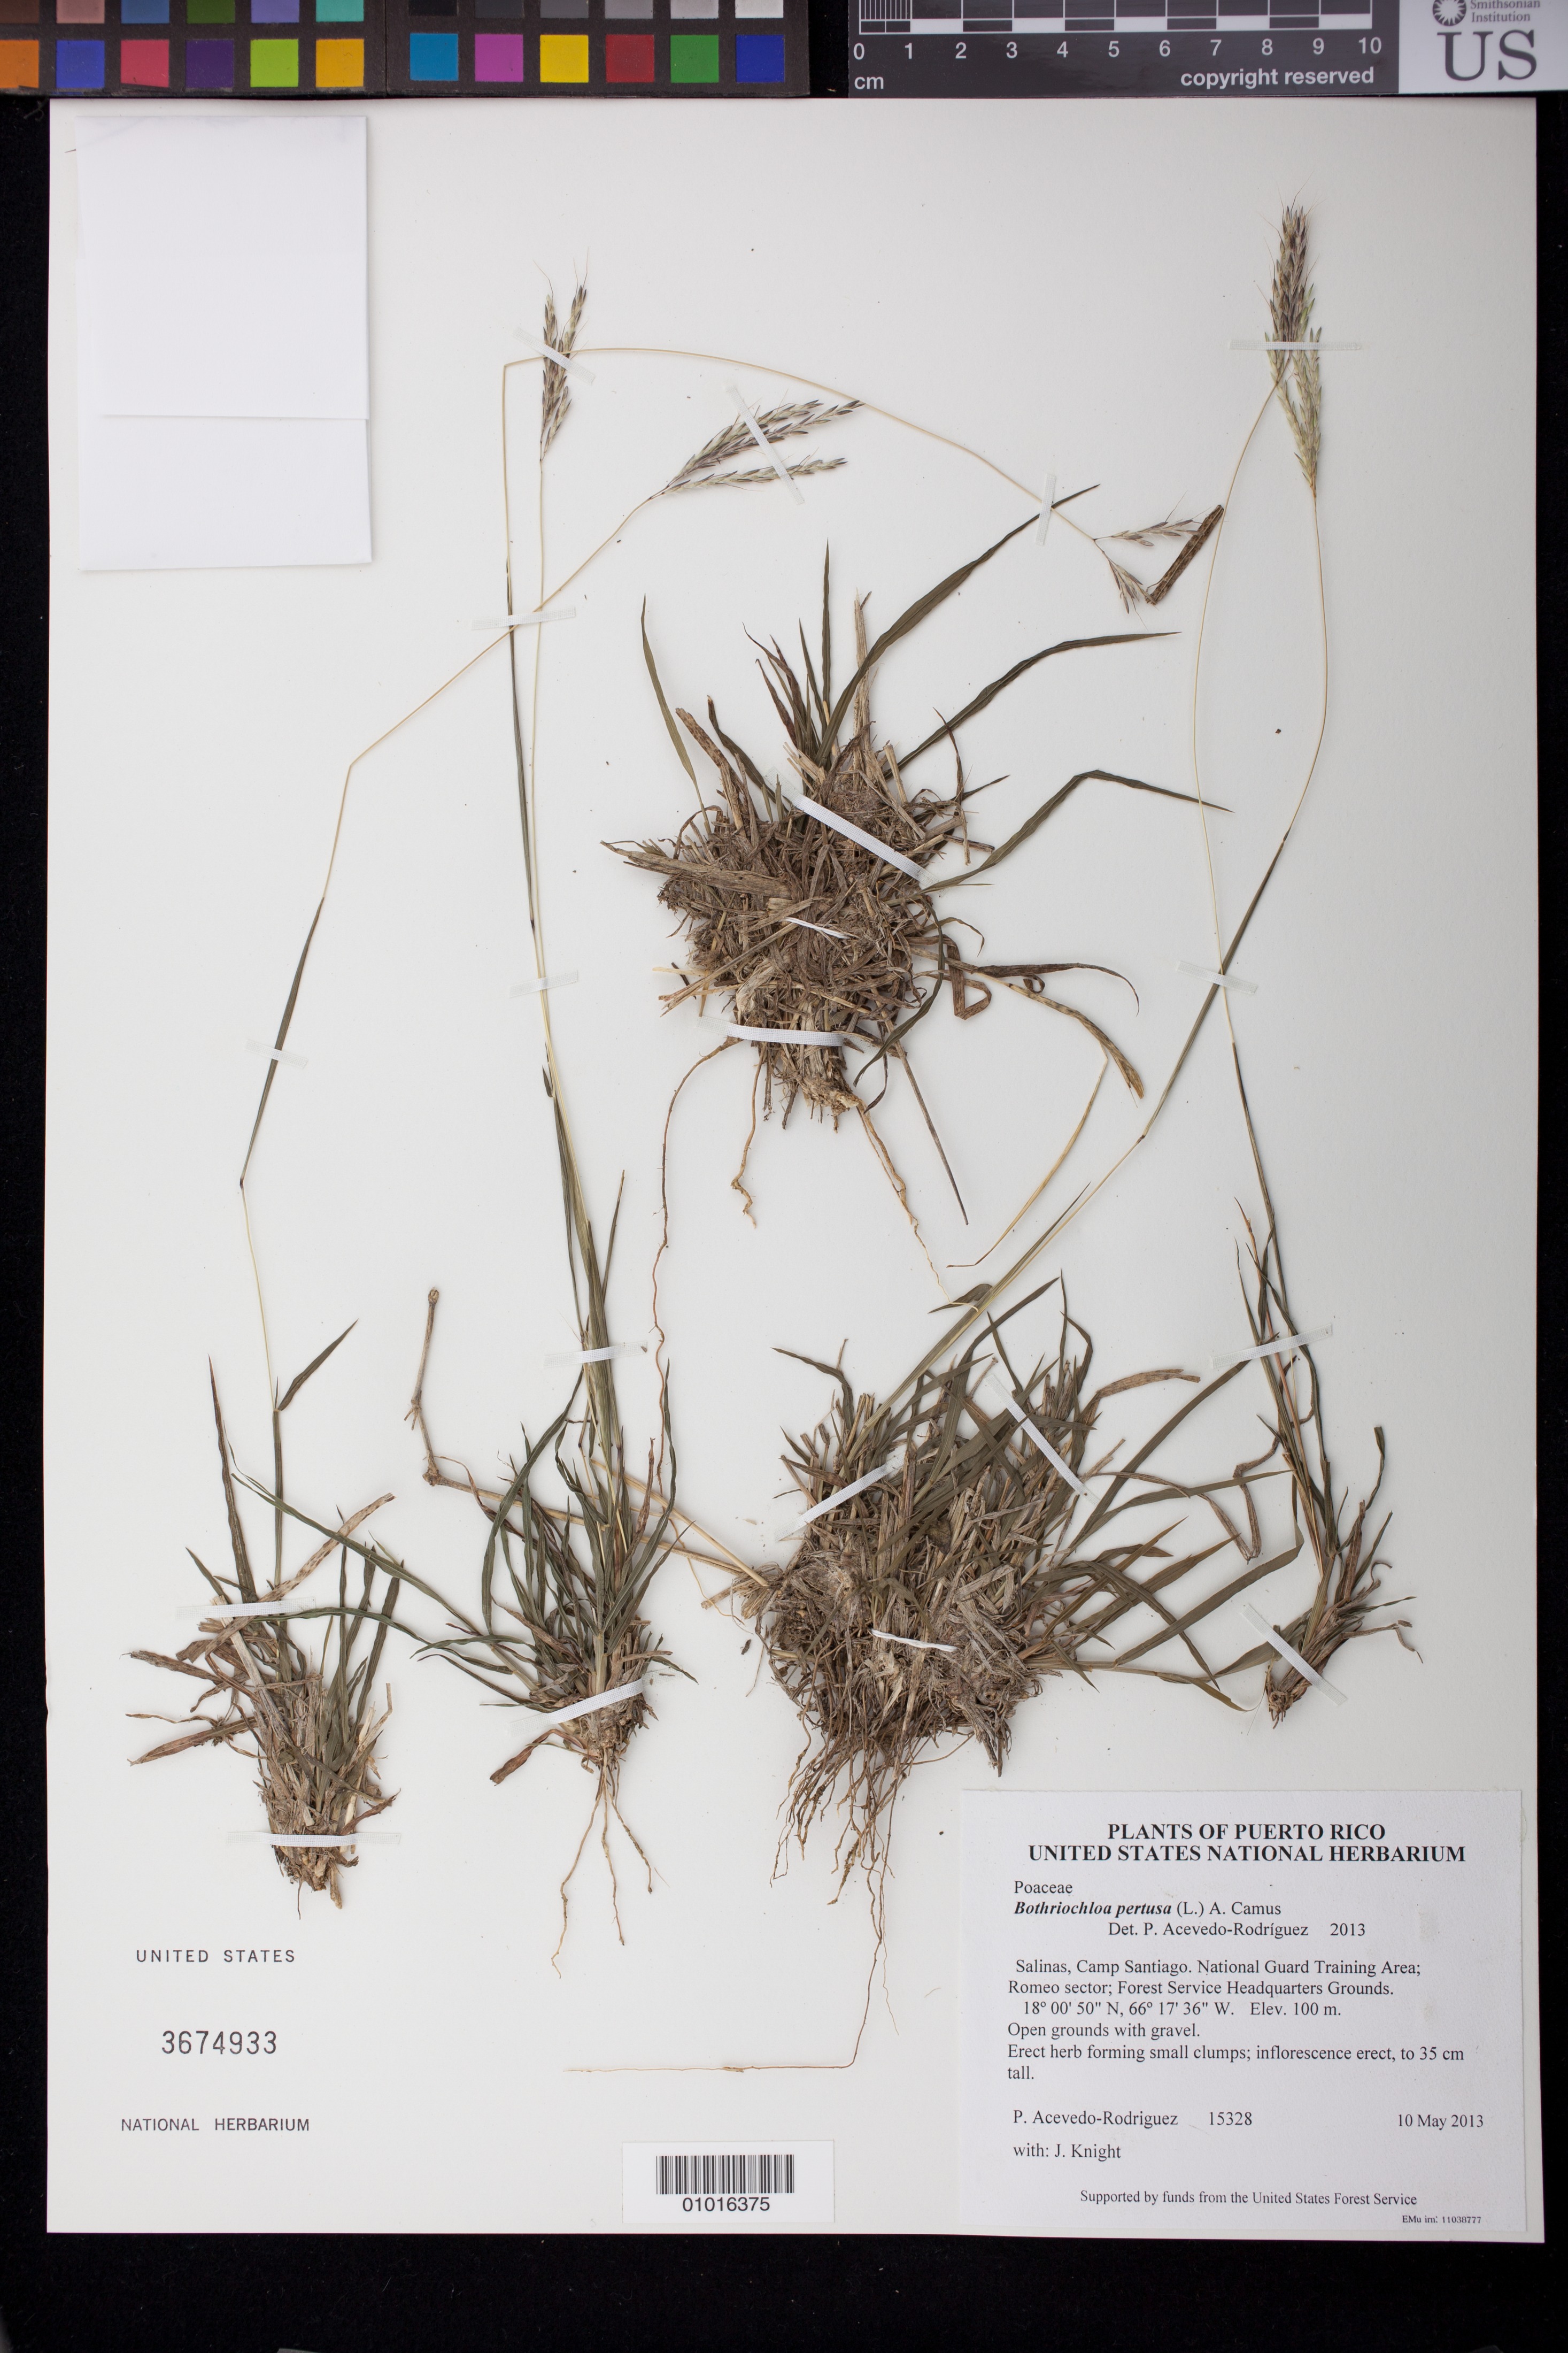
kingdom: Plantae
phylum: Tracheophyta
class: Liliopsida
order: Poales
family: Poaceae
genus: Bothriochloa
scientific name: Bothriochloa pertusa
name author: (L.) A. Camus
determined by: Acevedo-Rodríguez, P., (BOT), Smithsonian Institution - National Museum of Natural History (UNITED STATES)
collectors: P. Acevedo-Rodr. & J. Knight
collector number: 15328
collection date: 2013-05-10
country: Puerto Rico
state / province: Salinas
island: Puerto Rico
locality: Camp Santiago. National Guard Training Area; Romeo sector; Forest Service Headquarters Grounds.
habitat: Open grounds with gravel.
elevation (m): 100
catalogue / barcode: US 3674933